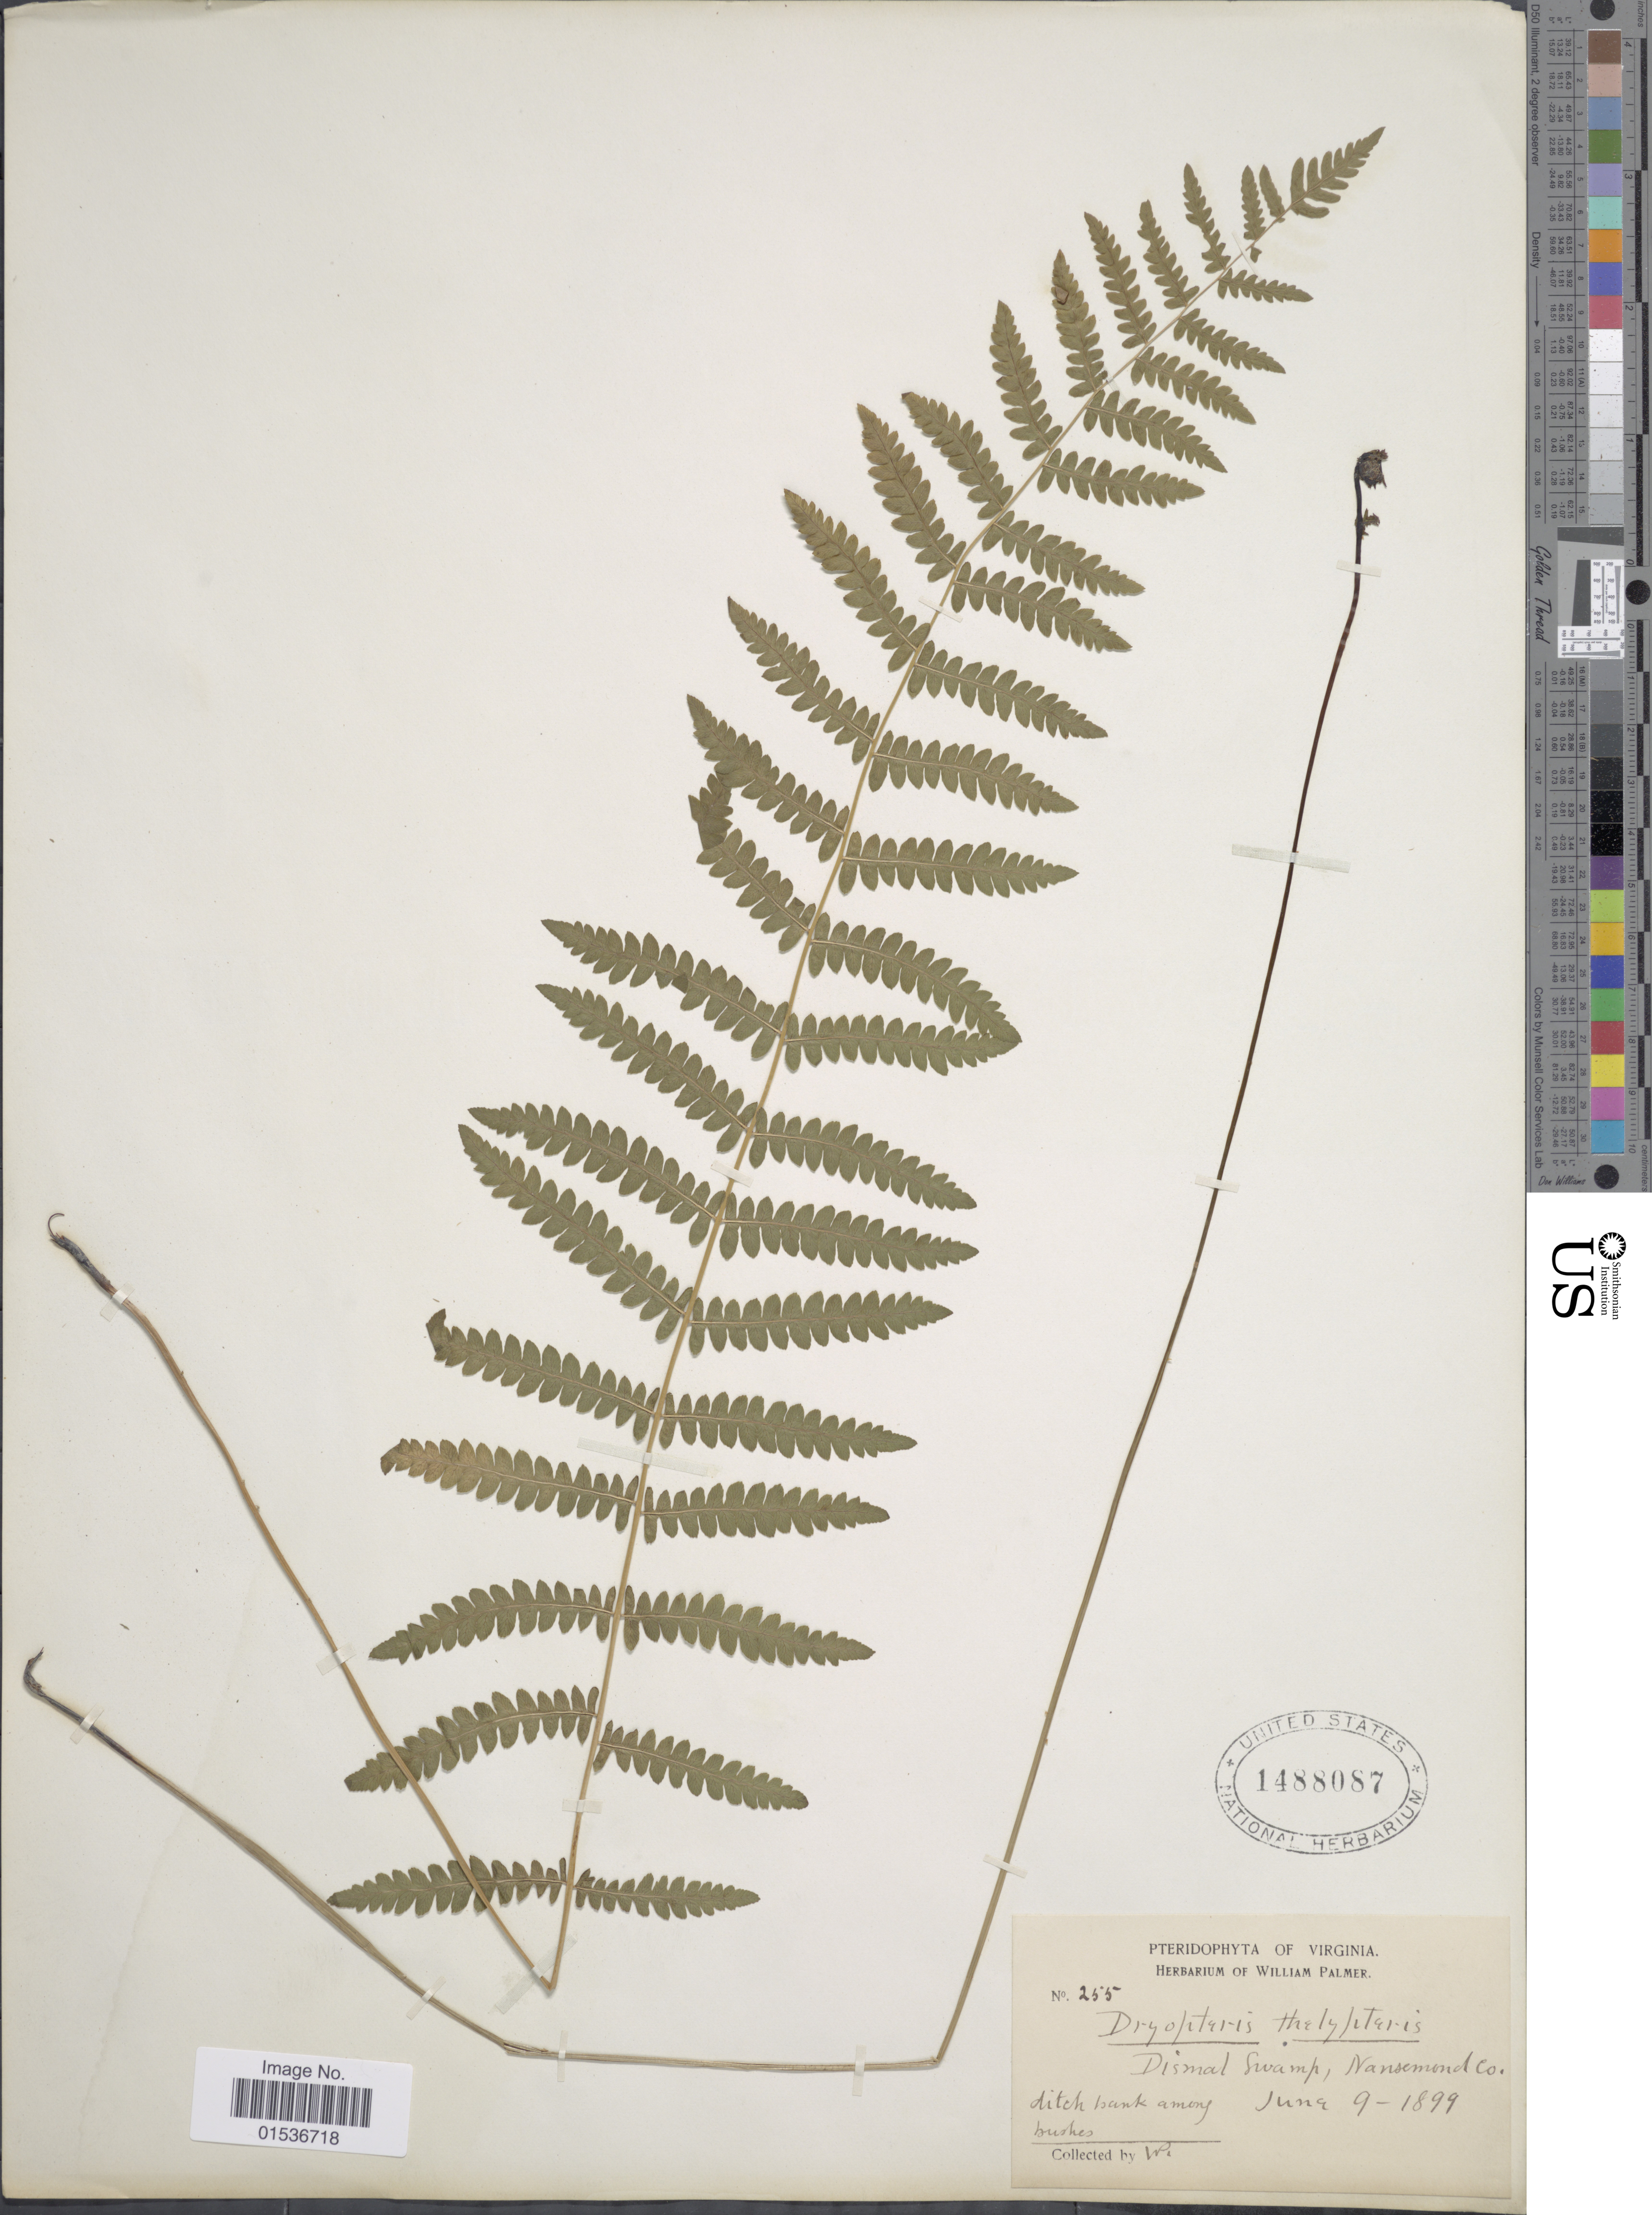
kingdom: Plantae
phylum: Tracheophyta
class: Polypodiopsida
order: Polypodiales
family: Thelypteridaceae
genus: Thelypteris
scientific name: Thelypteris palustris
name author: (Salisb.) Schott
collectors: W. Palmer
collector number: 255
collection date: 1899-06-09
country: United States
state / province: Virginia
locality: Among bushes.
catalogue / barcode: US 1488087